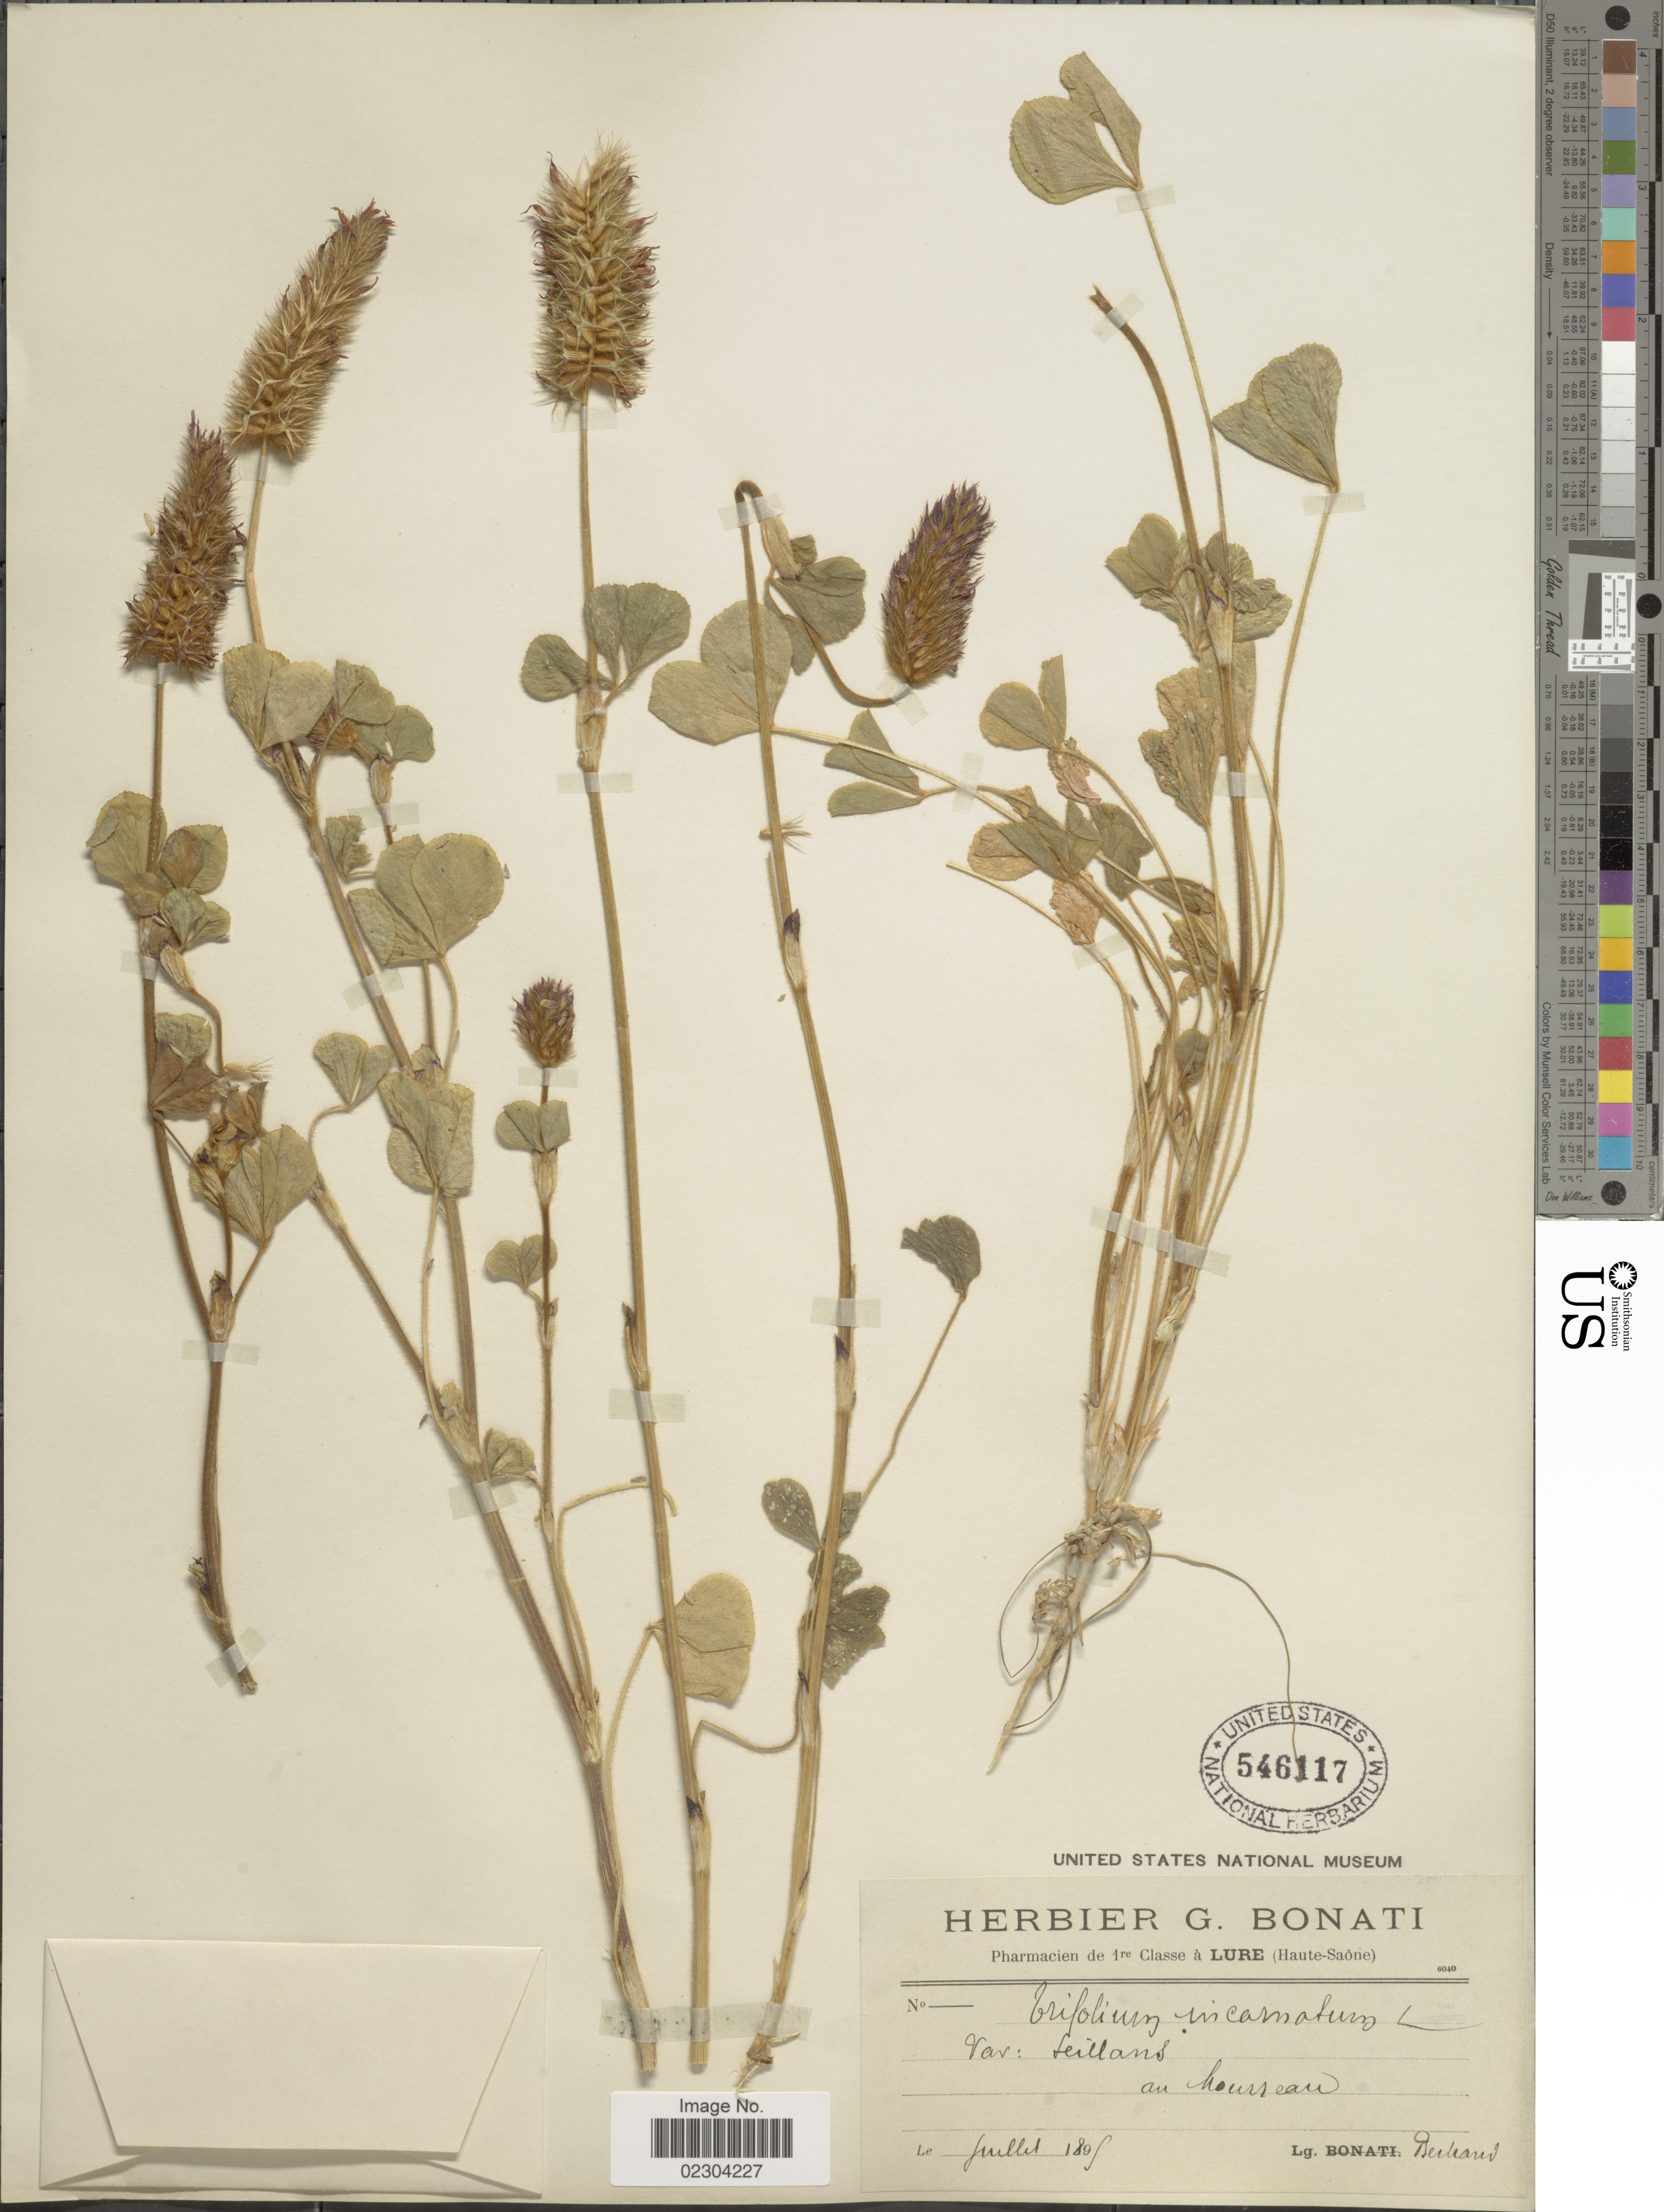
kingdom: Plantae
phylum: Tracheophyta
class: Magnoliopsida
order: Fabales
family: Fabaceae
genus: Trifolium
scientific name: Trifolium incarnatum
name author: L.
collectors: C. Bertrand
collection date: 1897-07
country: France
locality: Var: Seilland au kourreau [interpreted]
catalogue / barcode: US 546117